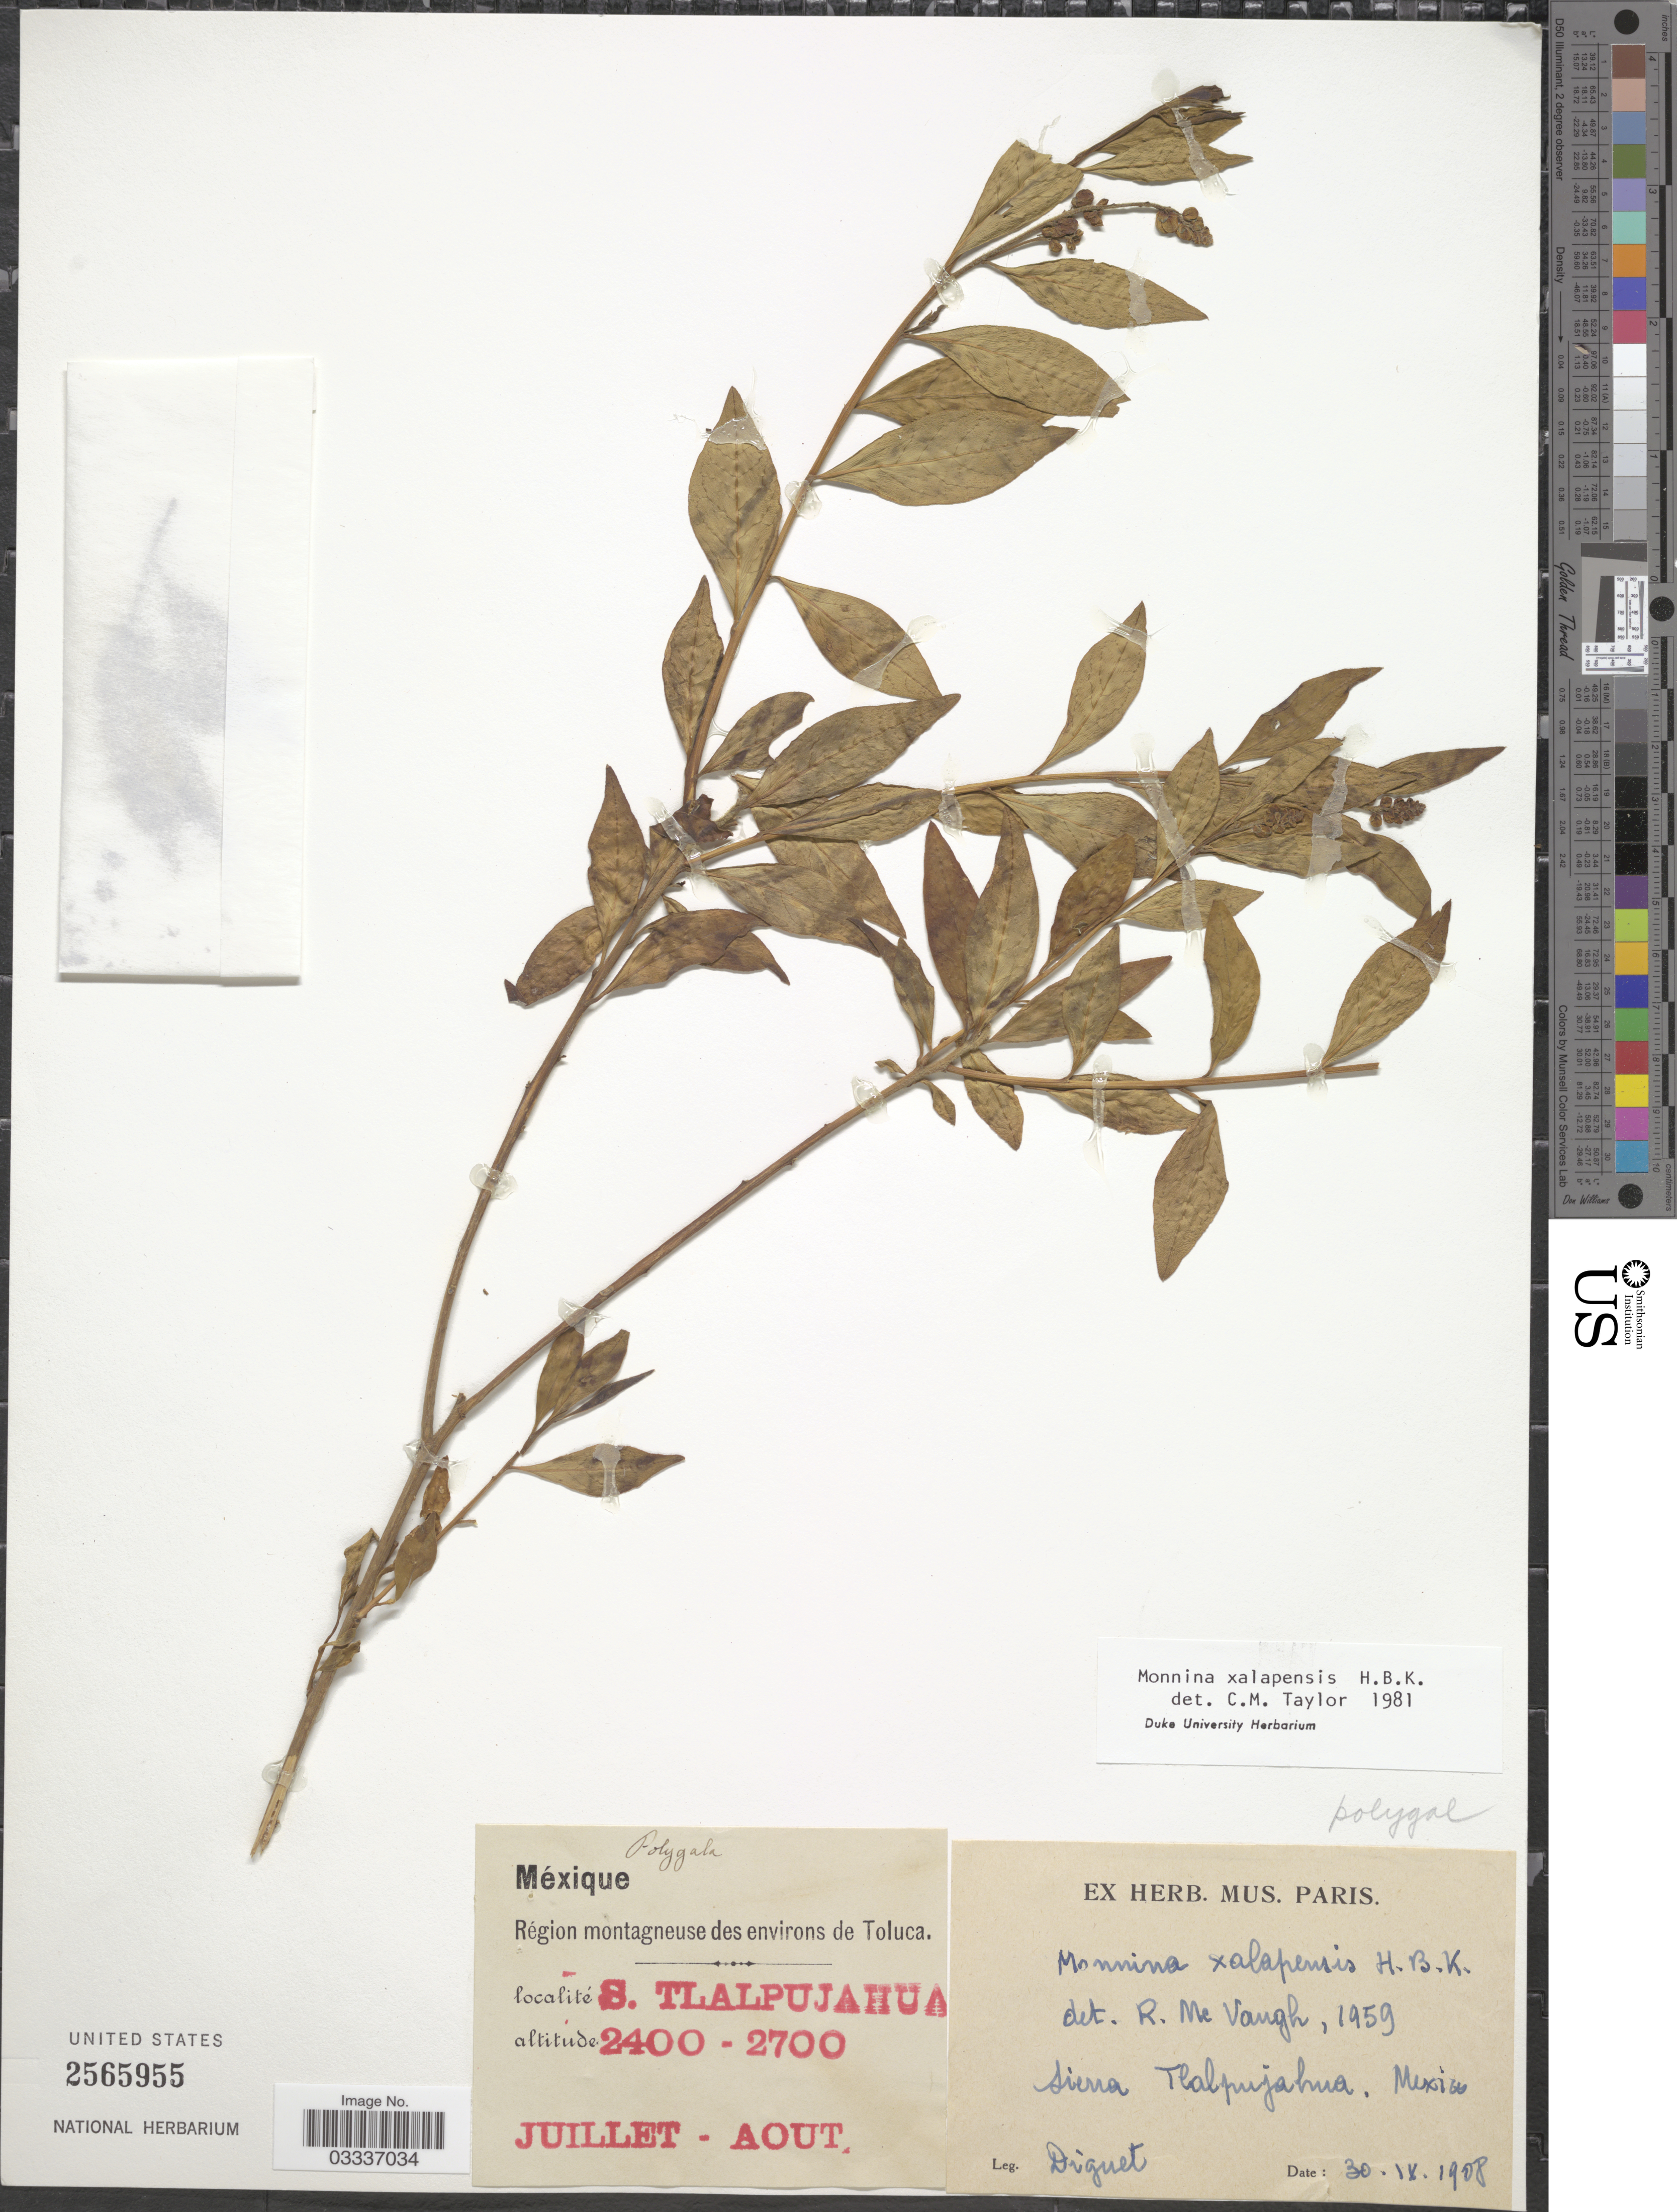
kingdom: Plantae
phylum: Tracheophyta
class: Magnoliopsida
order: Fabales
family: Polygalaceae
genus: Monnina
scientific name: Monnina xalapensis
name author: Kunth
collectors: -. Diguet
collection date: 1908-04-30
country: Mexico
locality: Région montagneuse des environs de Toluca. Sierra Tlalpujahua.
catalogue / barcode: US 2565955